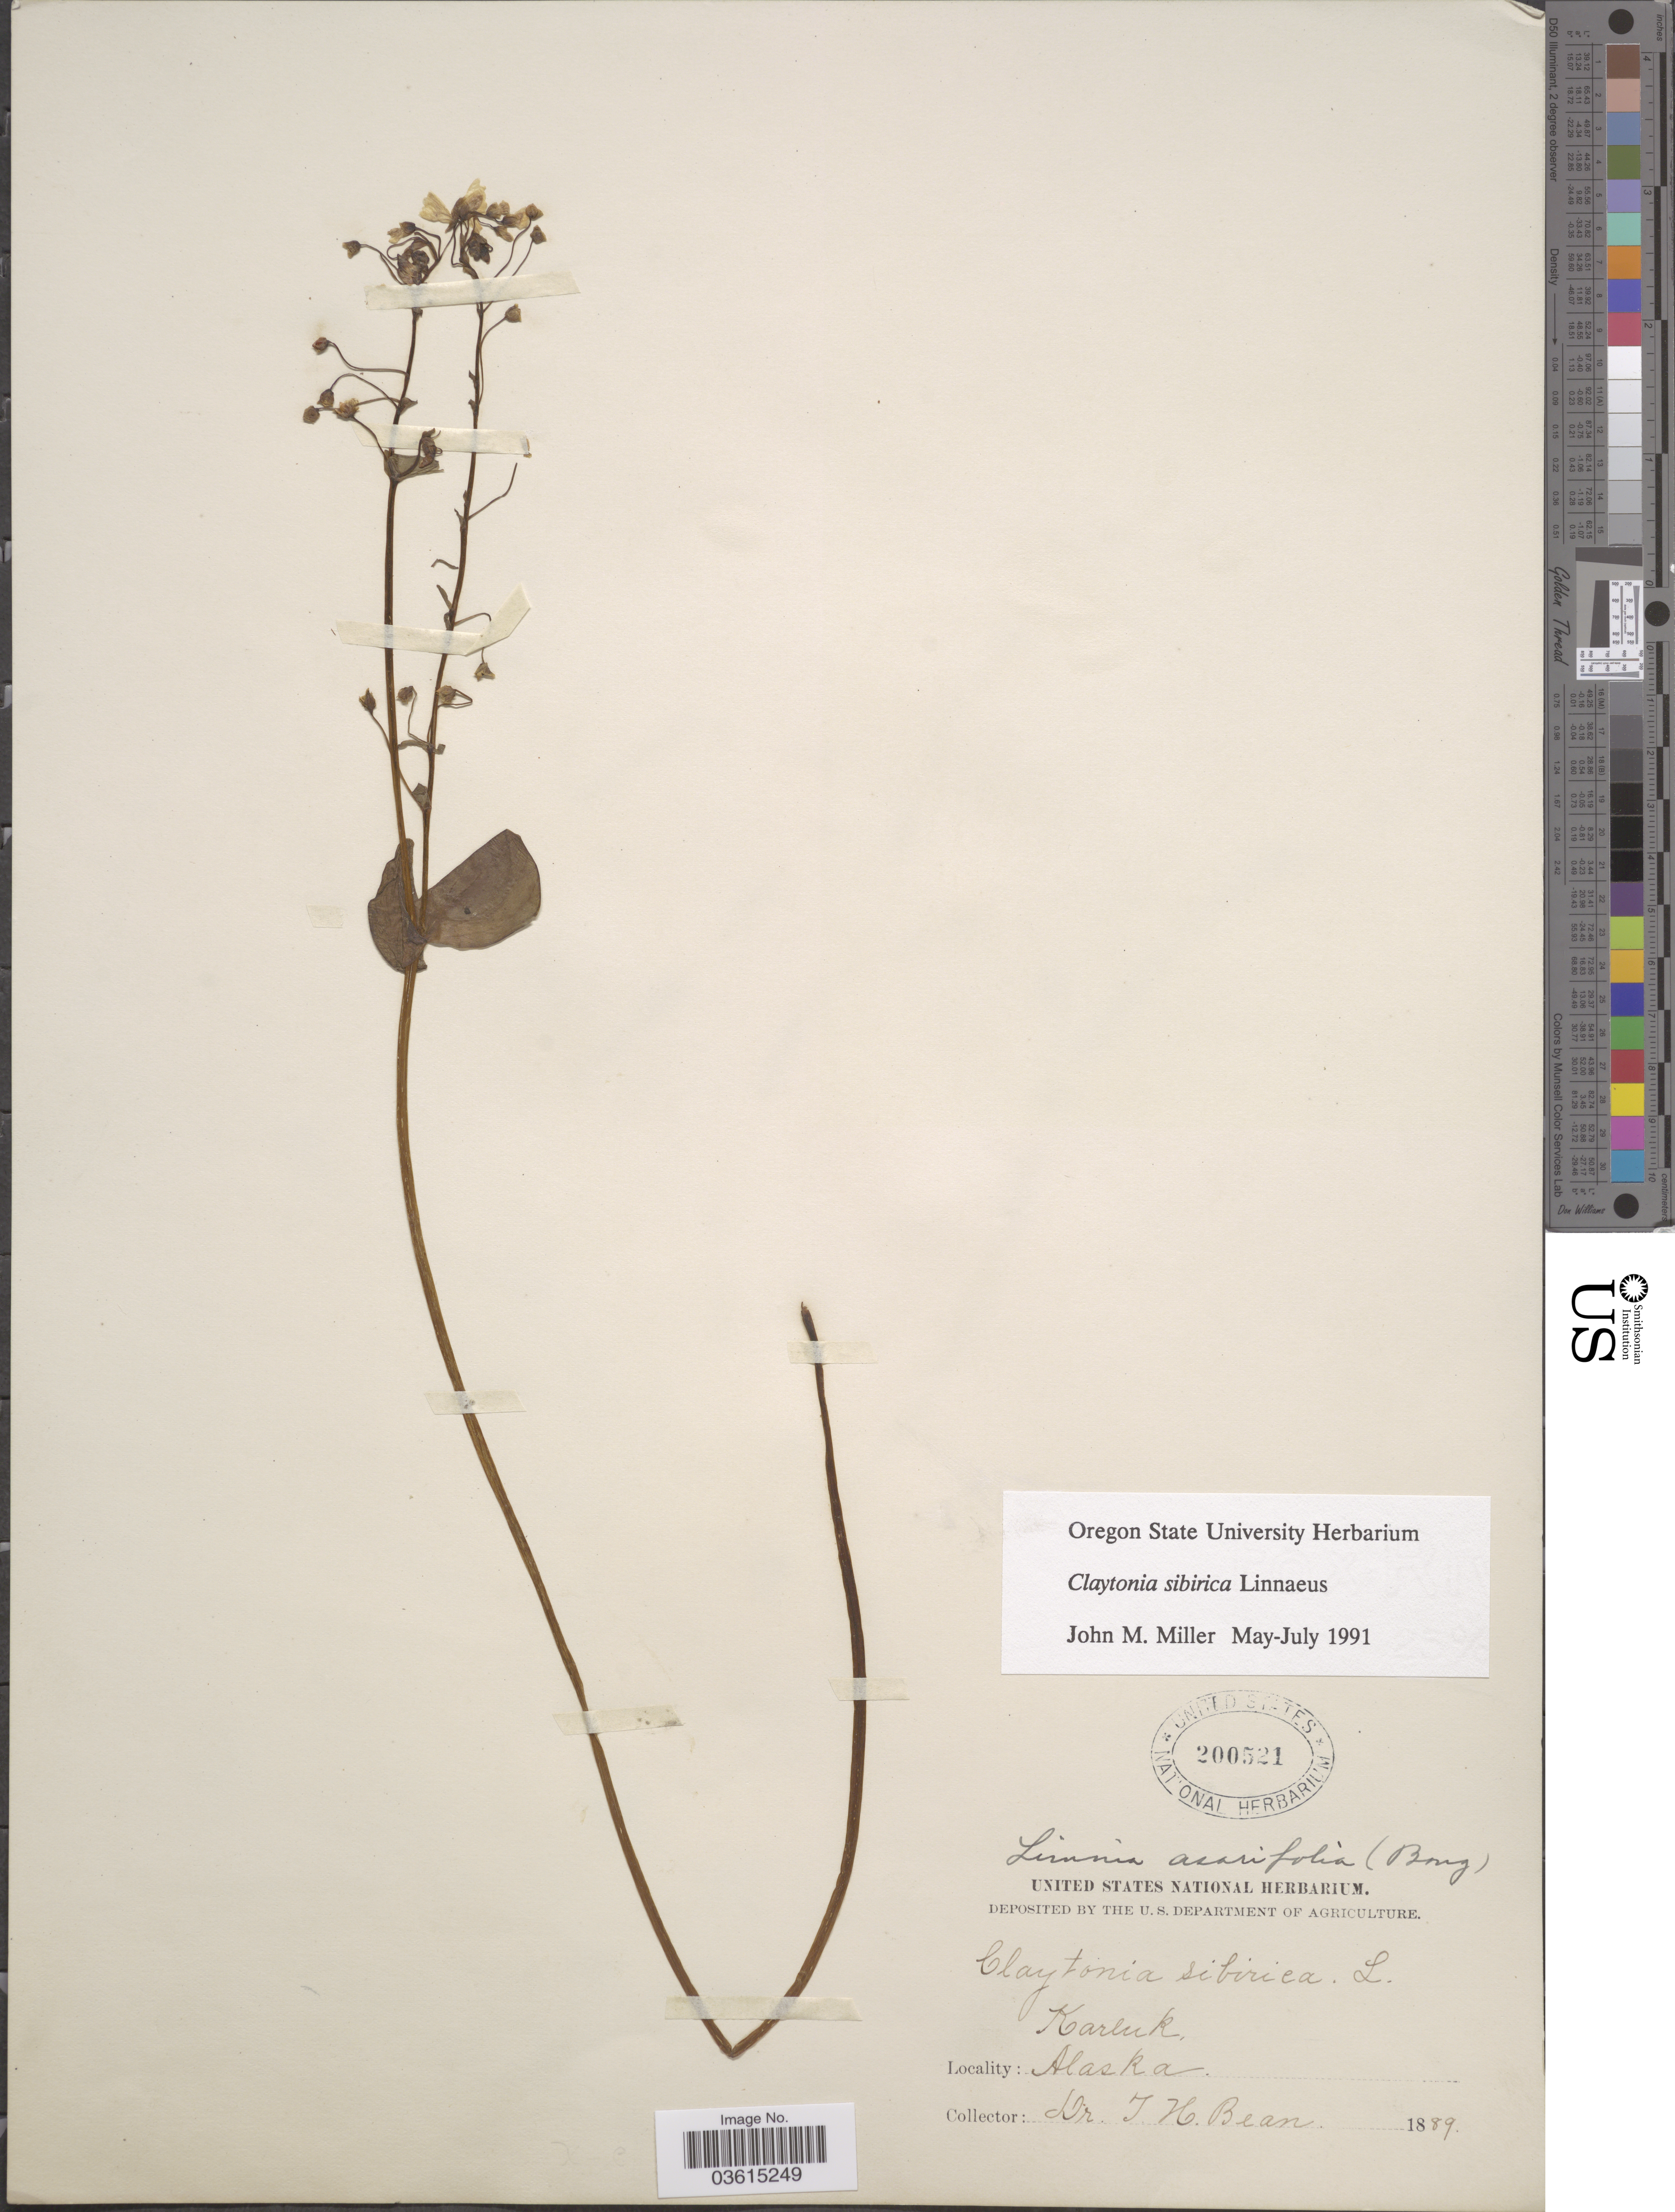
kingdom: Plantae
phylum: Tracheophyta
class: Magnoliopsida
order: Caryophyllales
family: Montiaceae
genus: Claytonia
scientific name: Claytonia sibirica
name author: L.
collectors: T. Bean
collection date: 1889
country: United States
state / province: Alaska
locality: Karluk.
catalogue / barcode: US 200521